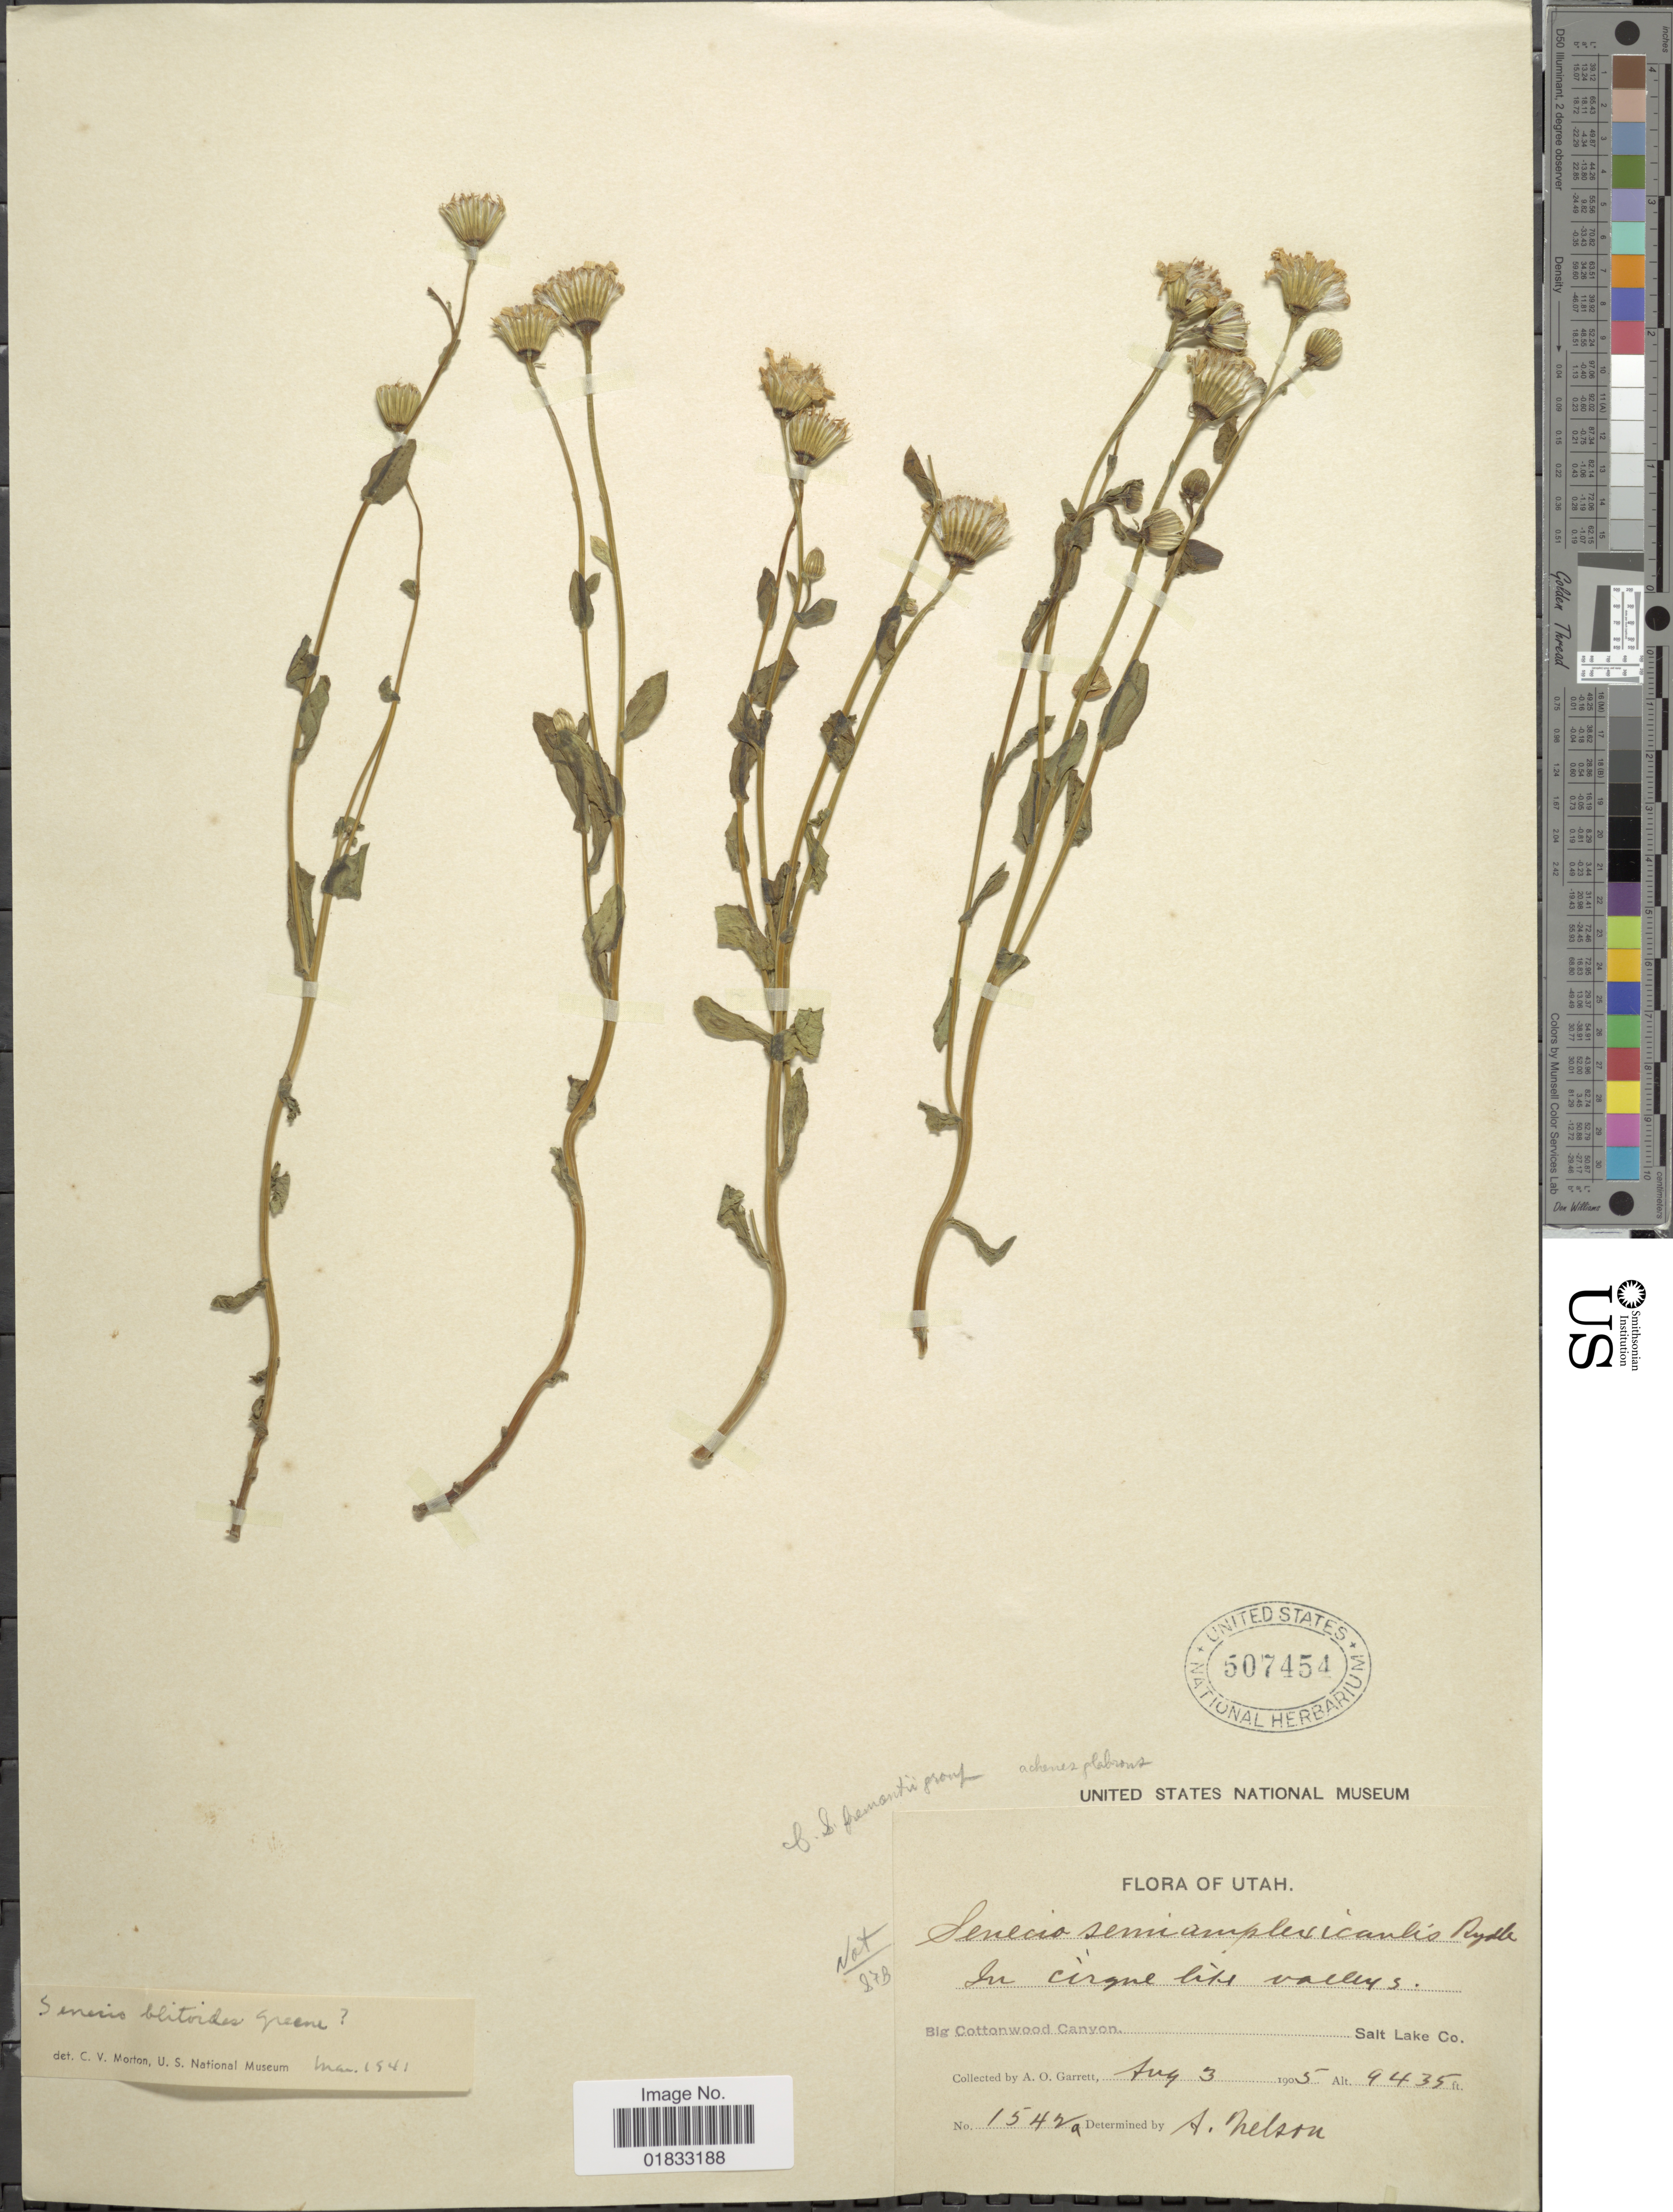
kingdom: Plantae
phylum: Tracheophyta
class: Magnoliopsida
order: Asterales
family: Asteraceae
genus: Senecio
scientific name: Senecio fremontii var. blitoides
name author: (Greene) Cronq.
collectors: A. O. Garrett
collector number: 1542a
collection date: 1905-08-03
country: United States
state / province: Utah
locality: Big Cottonwood Canyon, Salt Lake Co.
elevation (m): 2876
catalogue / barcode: US 507454